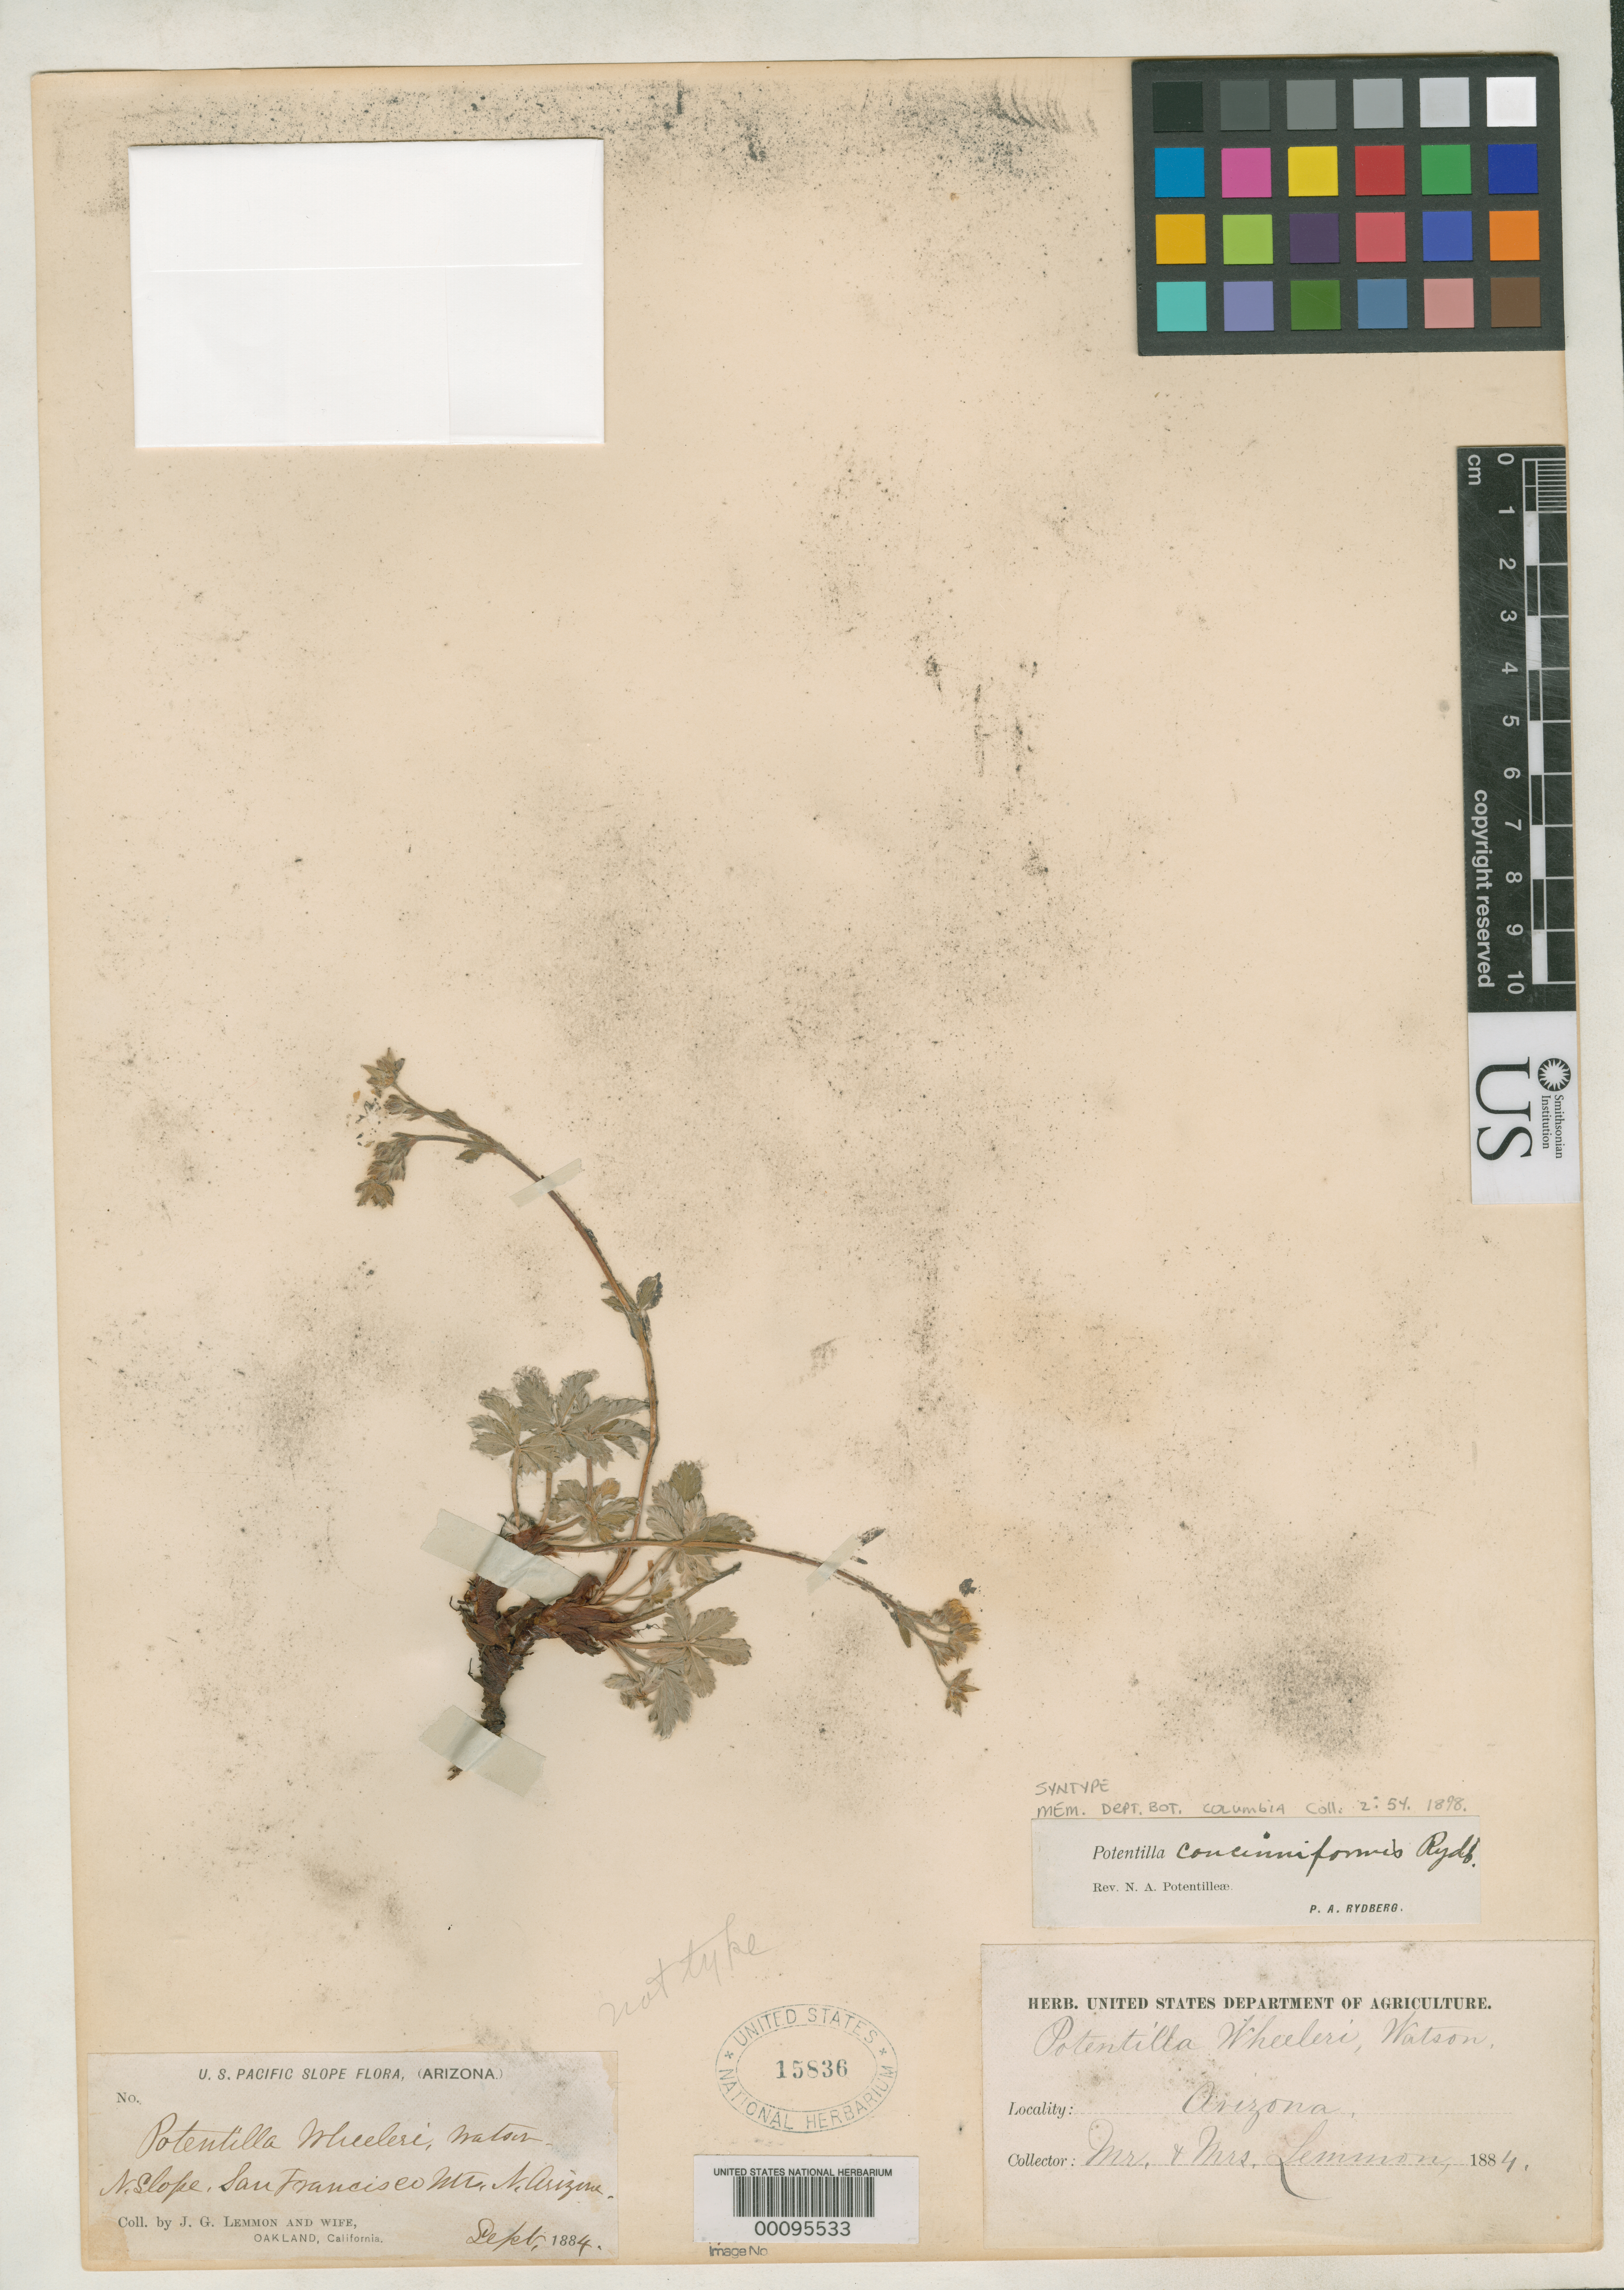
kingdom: Plantae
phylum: Tracheophyta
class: Magnoliopsida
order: Rosales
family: Rosaceae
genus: Potentilla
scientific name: Potentilla concinniformis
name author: Rydb.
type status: Syntype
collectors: J. G. Lemmon & J. Lemmon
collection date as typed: Sep 1884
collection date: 1884-09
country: United States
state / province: Arizona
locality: N slope, San Francisco Mts.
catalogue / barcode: US 15836